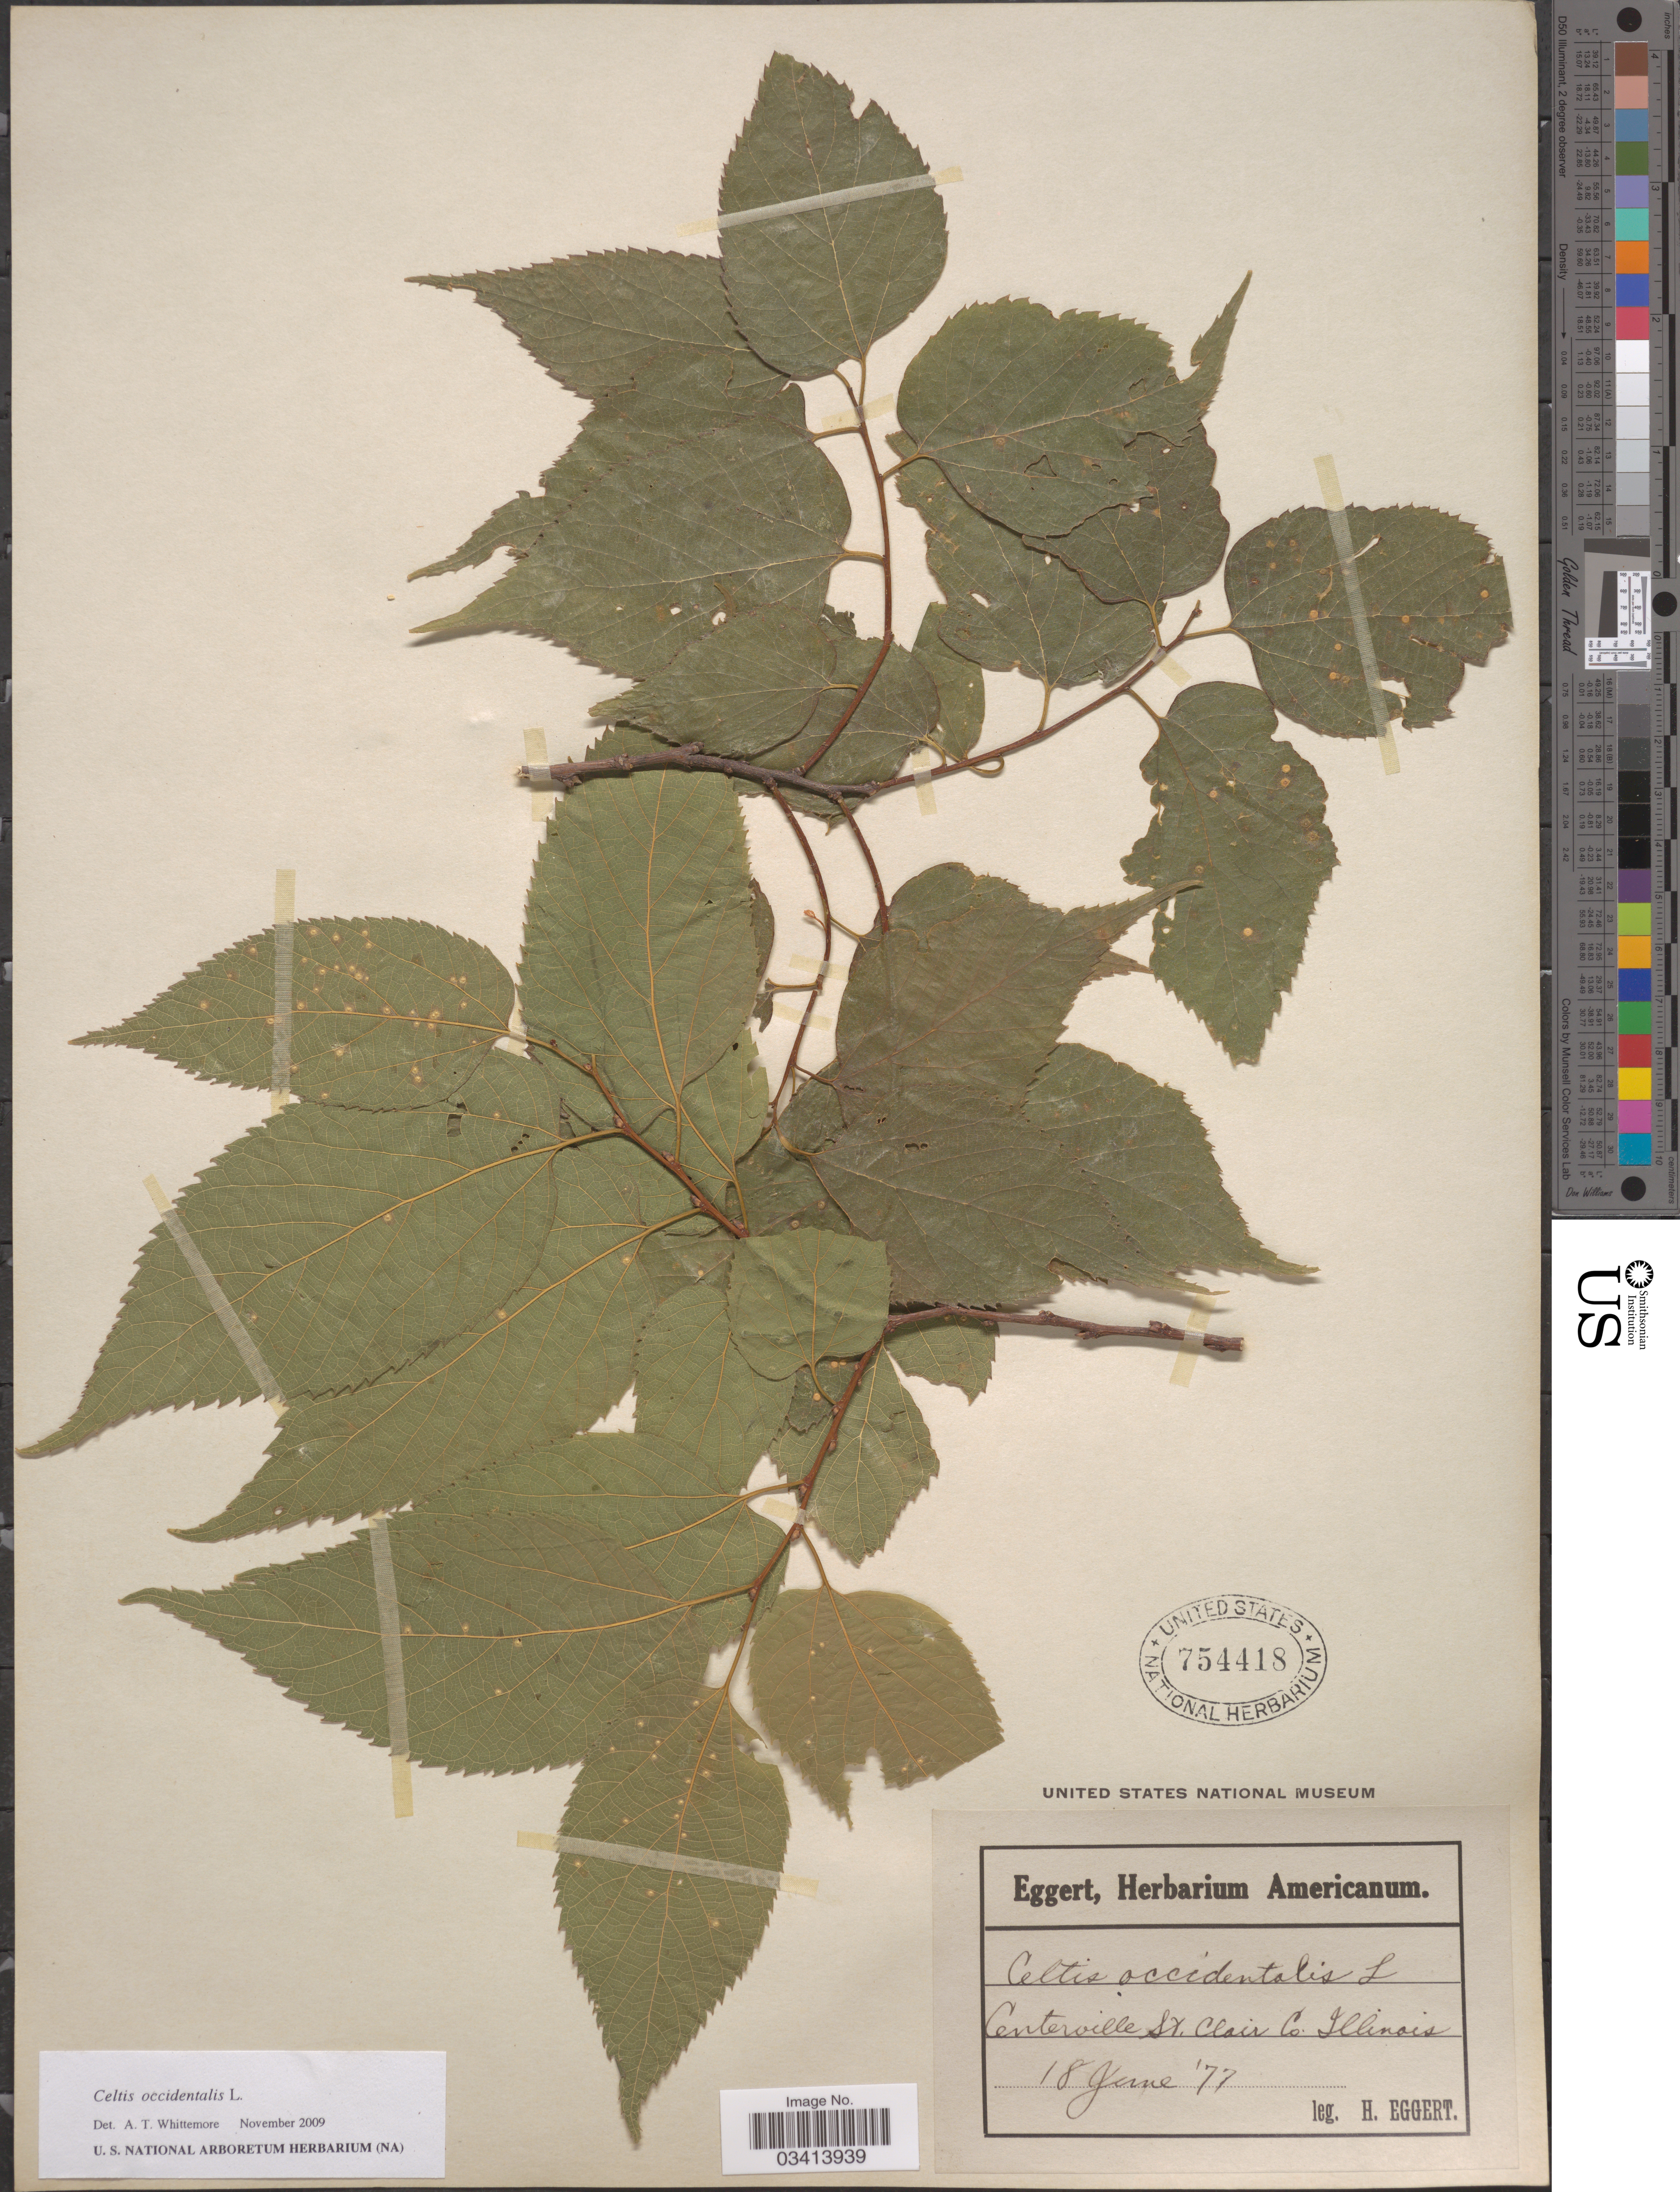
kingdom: Plantae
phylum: Tracheophyta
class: Magnoliopsida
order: Rosales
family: Cannabaceae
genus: Celtis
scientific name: Celtis occidentalis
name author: L.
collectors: H. Eggert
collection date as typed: Transcribed d/m/y: 18/6/77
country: United States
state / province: Illinois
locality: Centerville St. Clair Co.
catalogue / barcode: US 754418